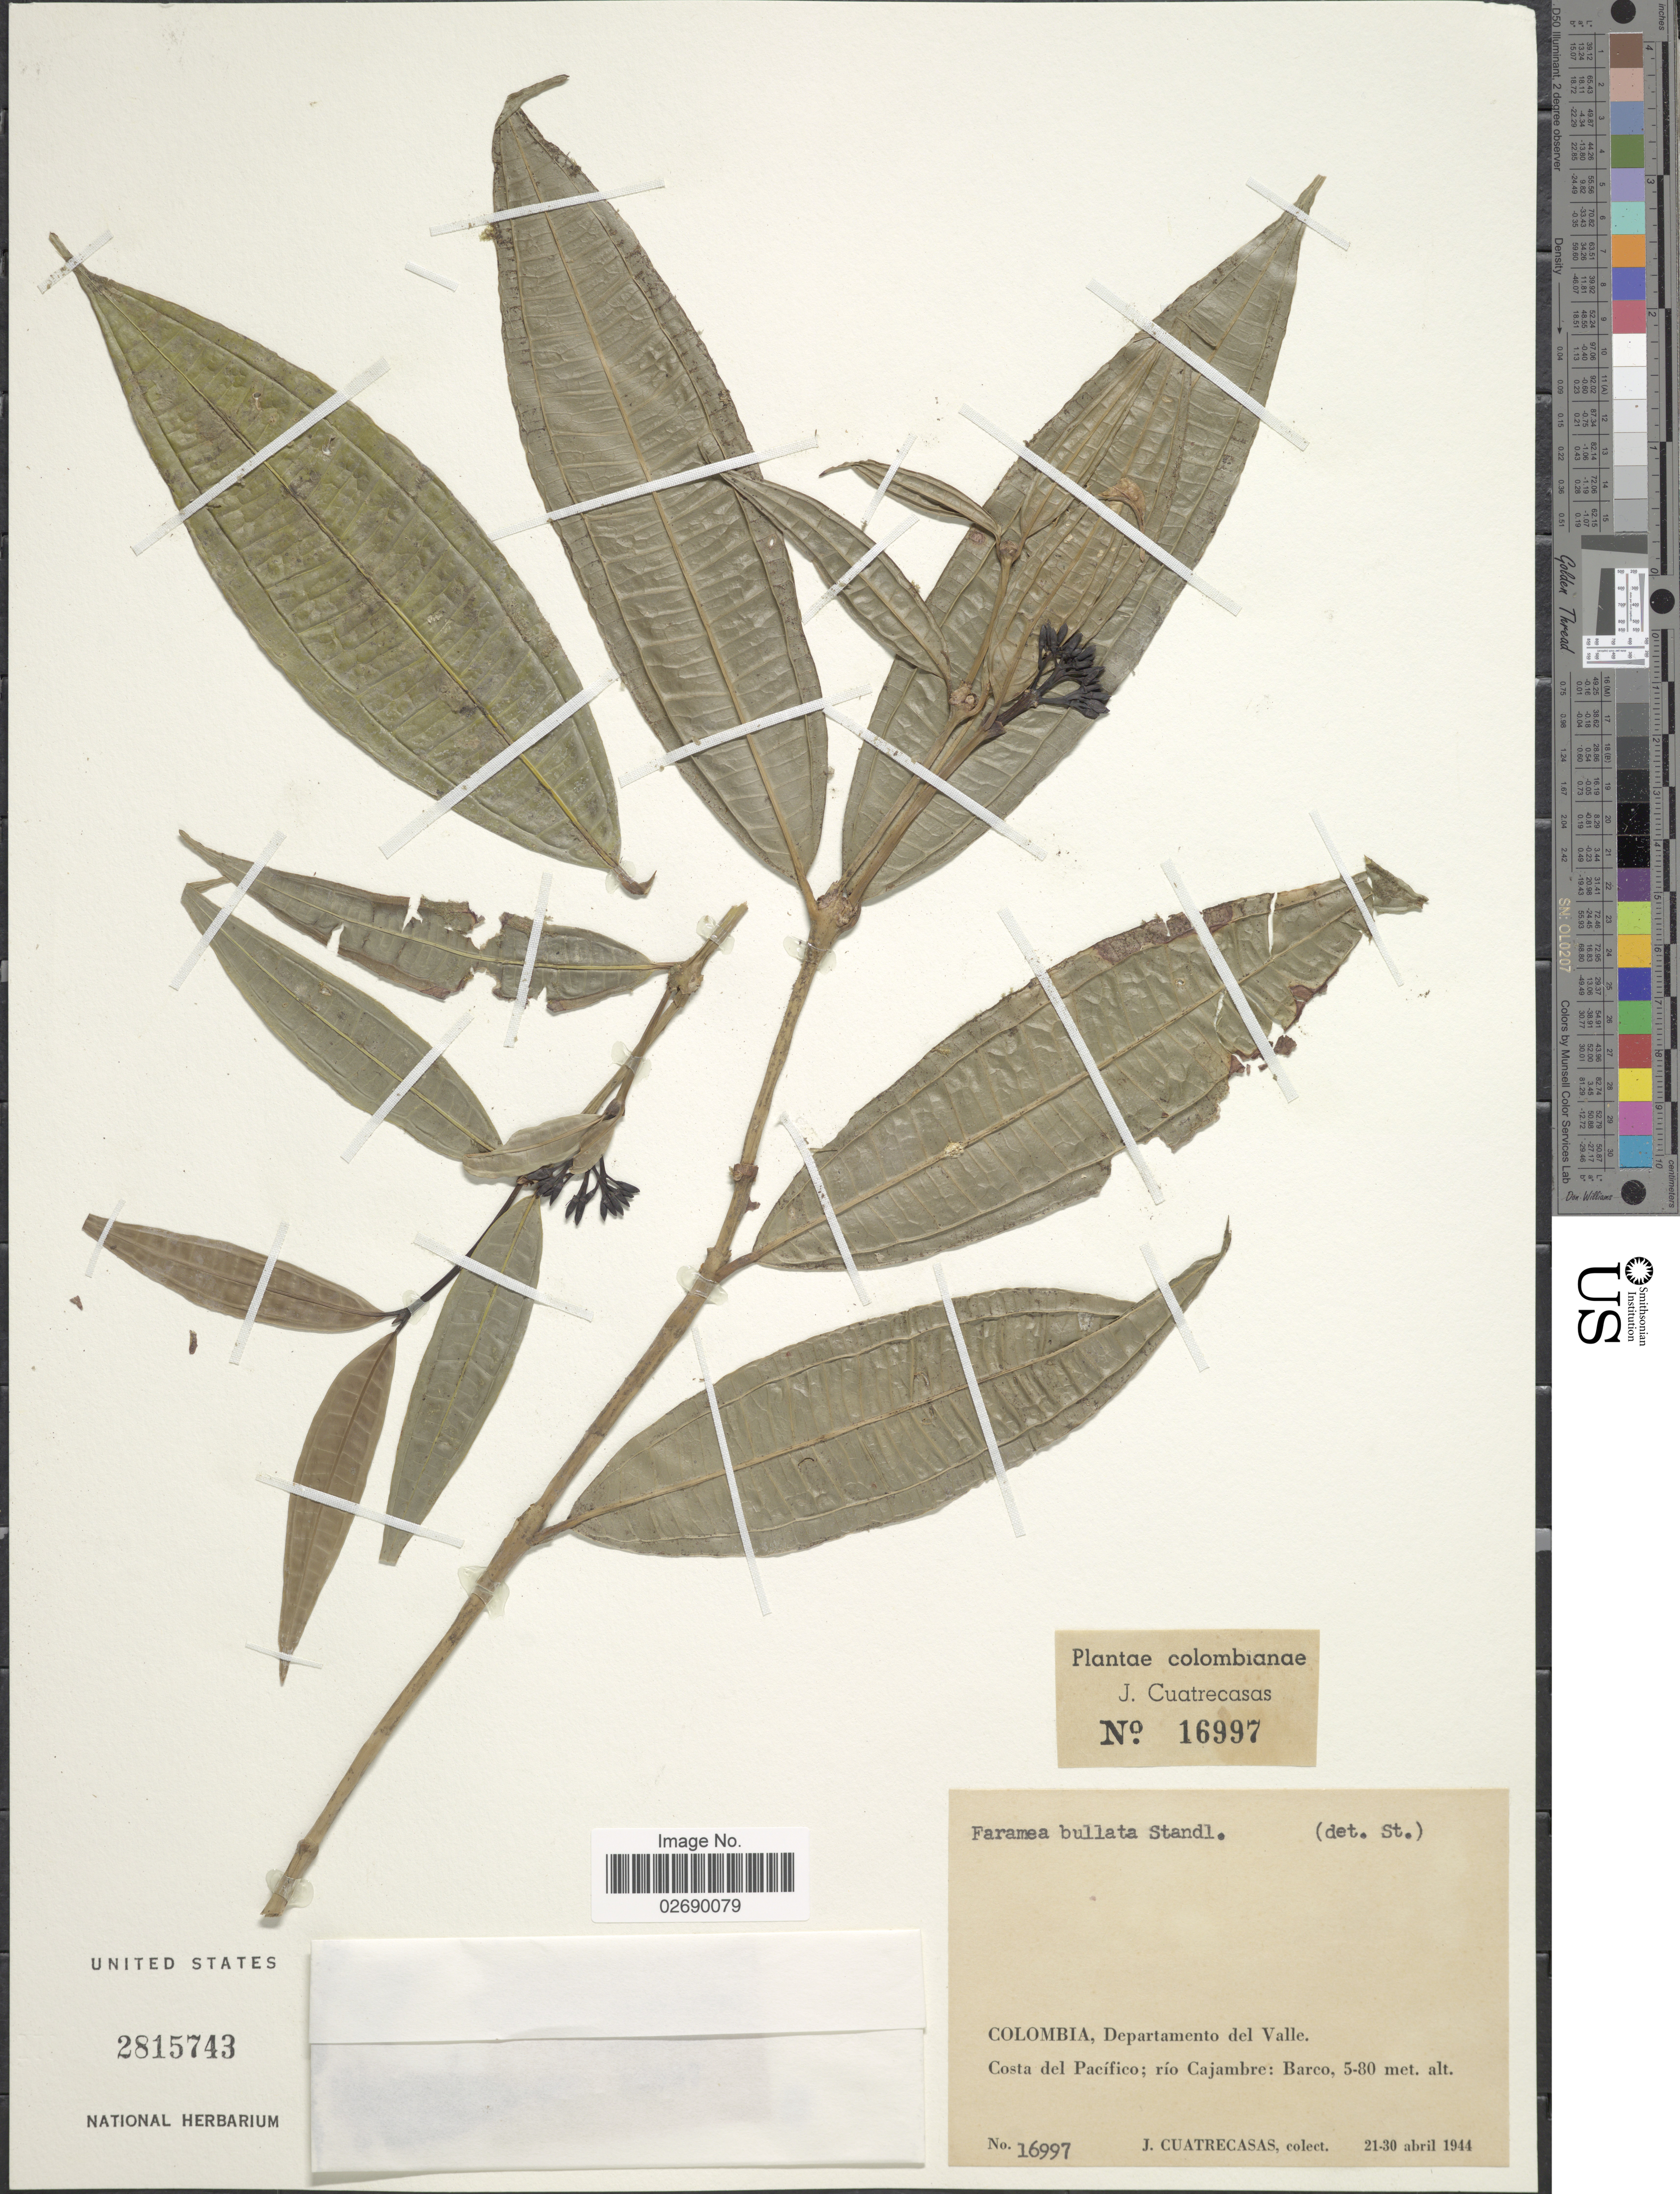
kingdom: Plantae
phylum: Tracheophyta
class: Magnoliopsida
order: Gentianales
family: Rubiaceae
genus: Faramea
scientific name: Faramea bullata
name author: Standl.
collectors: J. Cuatrecasas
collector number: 16997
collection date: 1944-04-21/1944-04-30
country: Colombia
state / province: Valle del Cauca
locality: Departamento del Valle. Costa del Pacifico; rio Cajambre; Barco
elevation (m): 5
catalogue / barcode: US 2815743